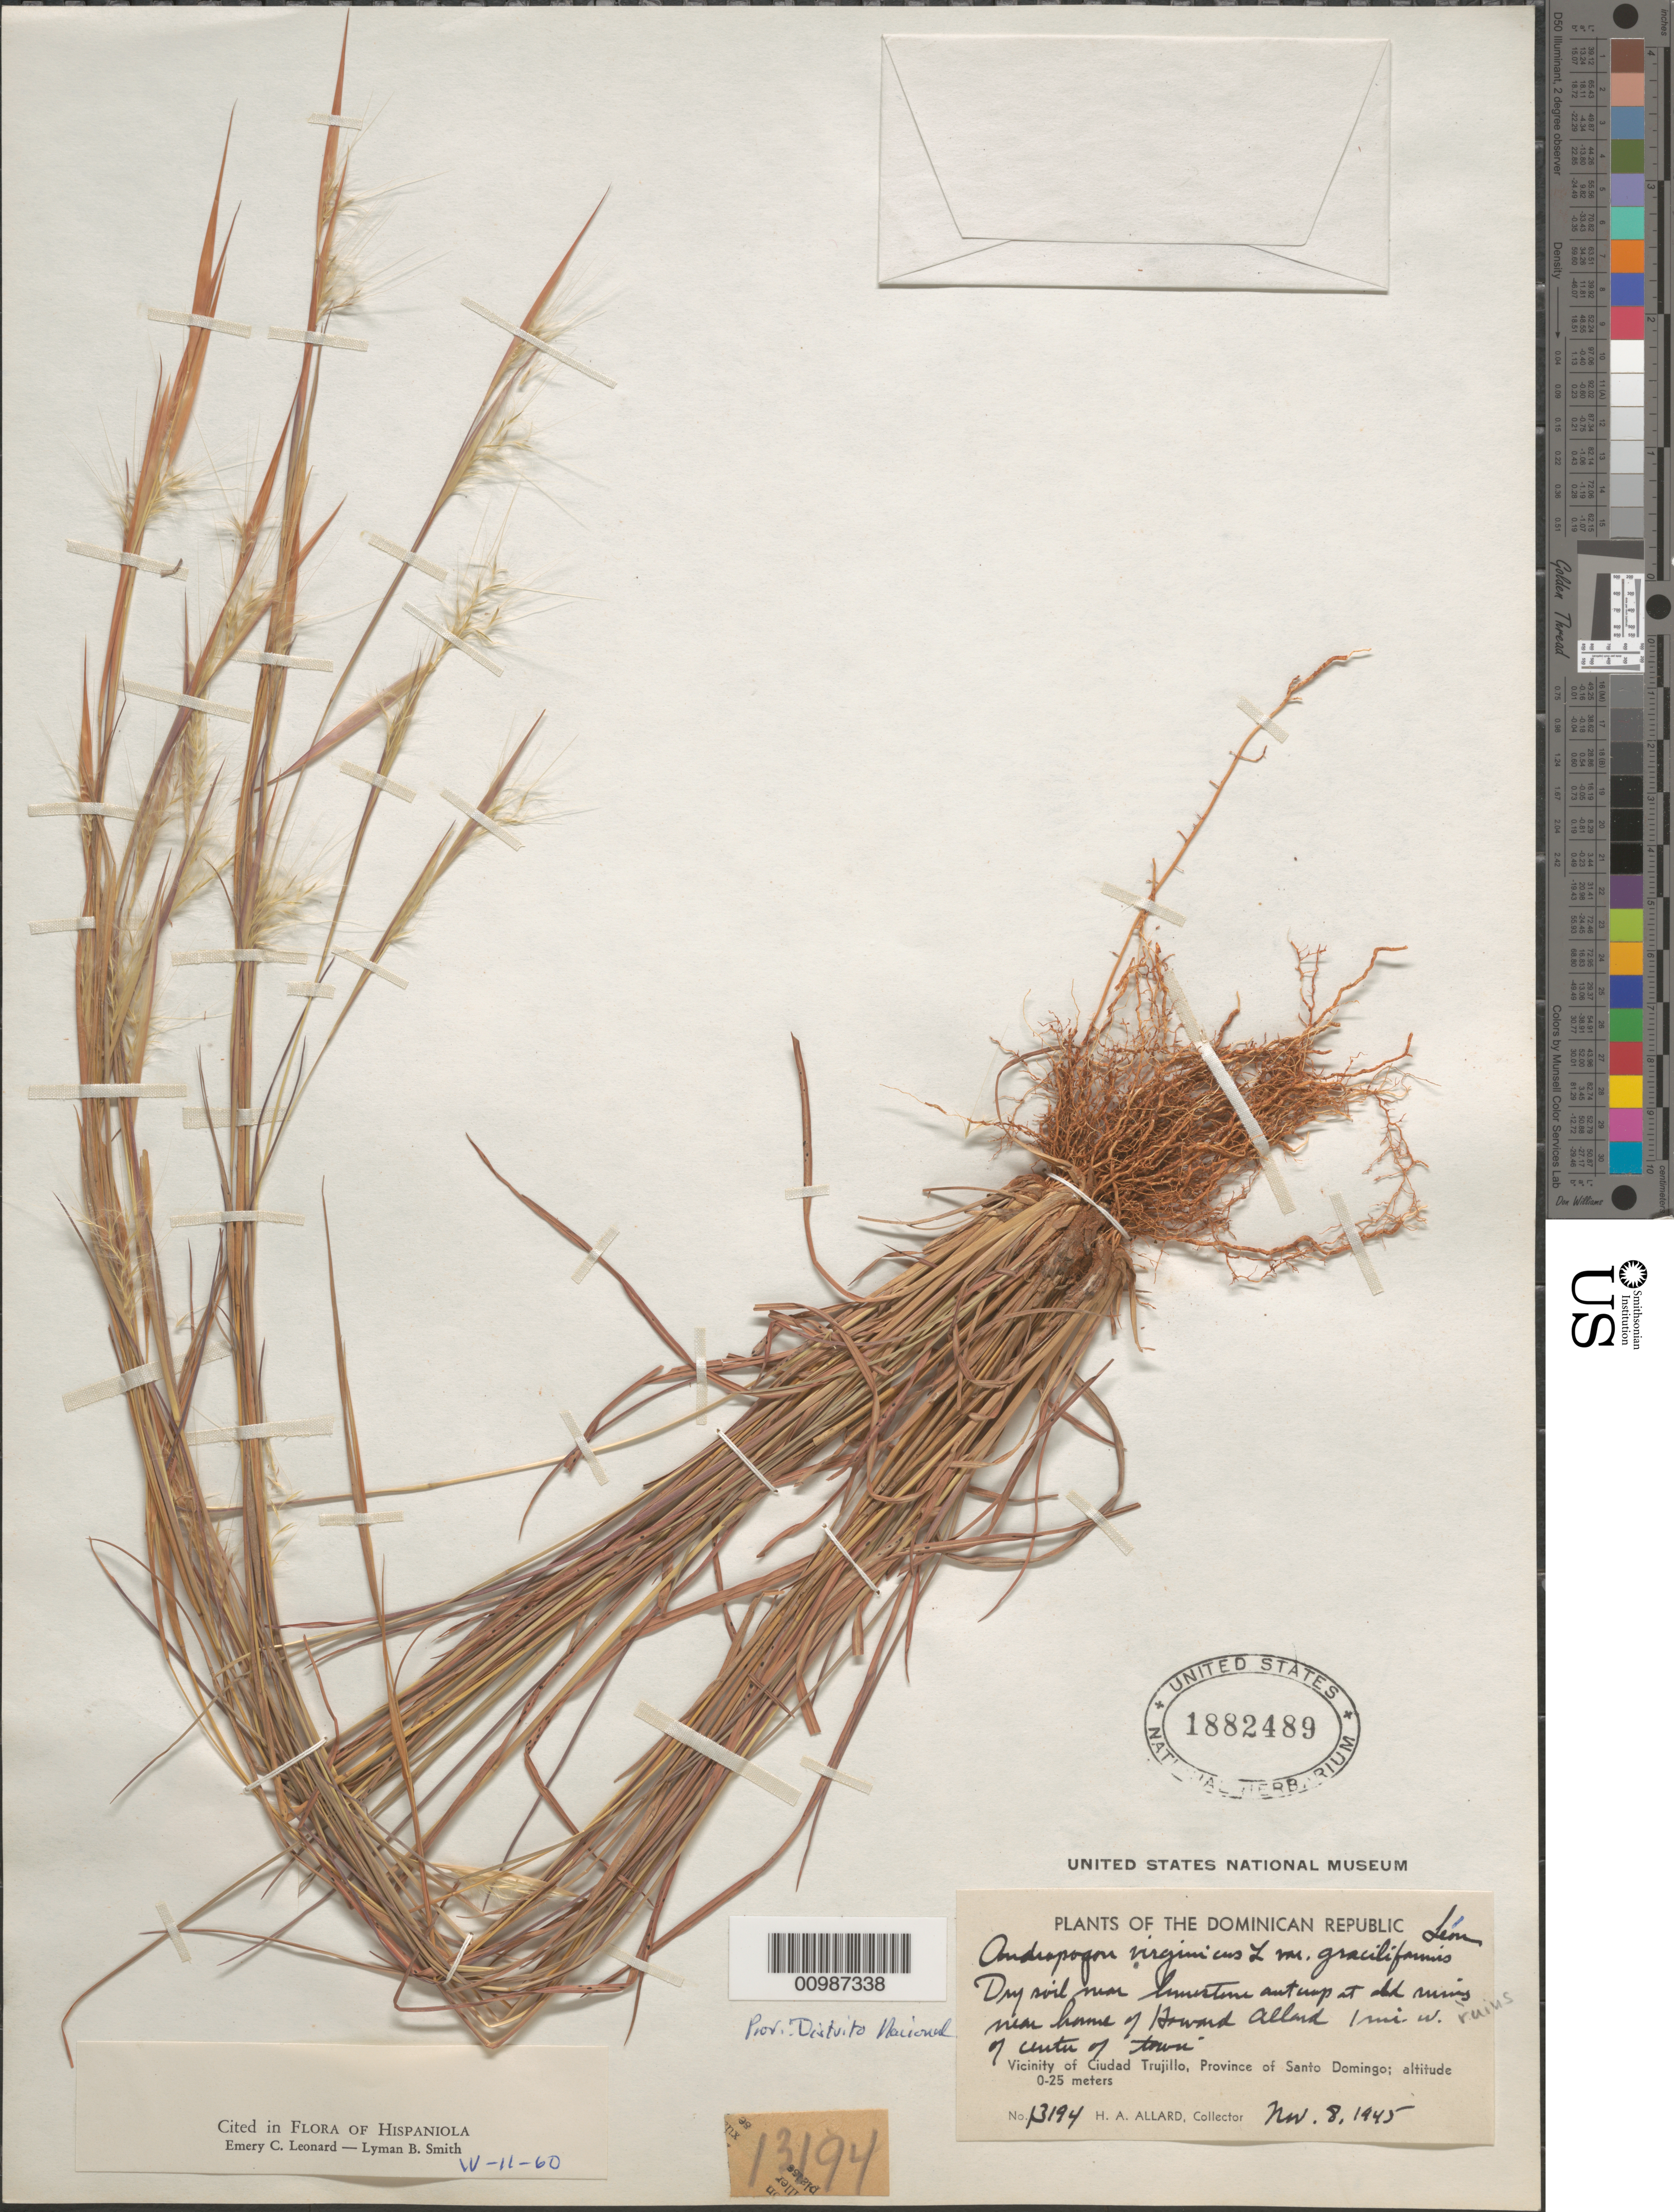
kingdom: Plantae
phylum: Tracheophyta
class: Liliopsida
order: Poales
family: Poaceae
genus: Andropogon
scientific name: Andropogon virginicus var. graciliformis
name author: León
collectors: H. A. Allard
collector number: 13194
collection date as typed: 08 Nov 1945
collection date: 1945-11-08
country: Dominican Republic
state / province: Distrito Nacional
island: Hispaniola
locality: Vicinity of Ciudad Trujillo, at home of Howard Allard 1 mile west of center of city.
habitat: dry soil near limestone outcrops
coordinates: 0 N, 0 E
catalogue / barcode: US 1882489